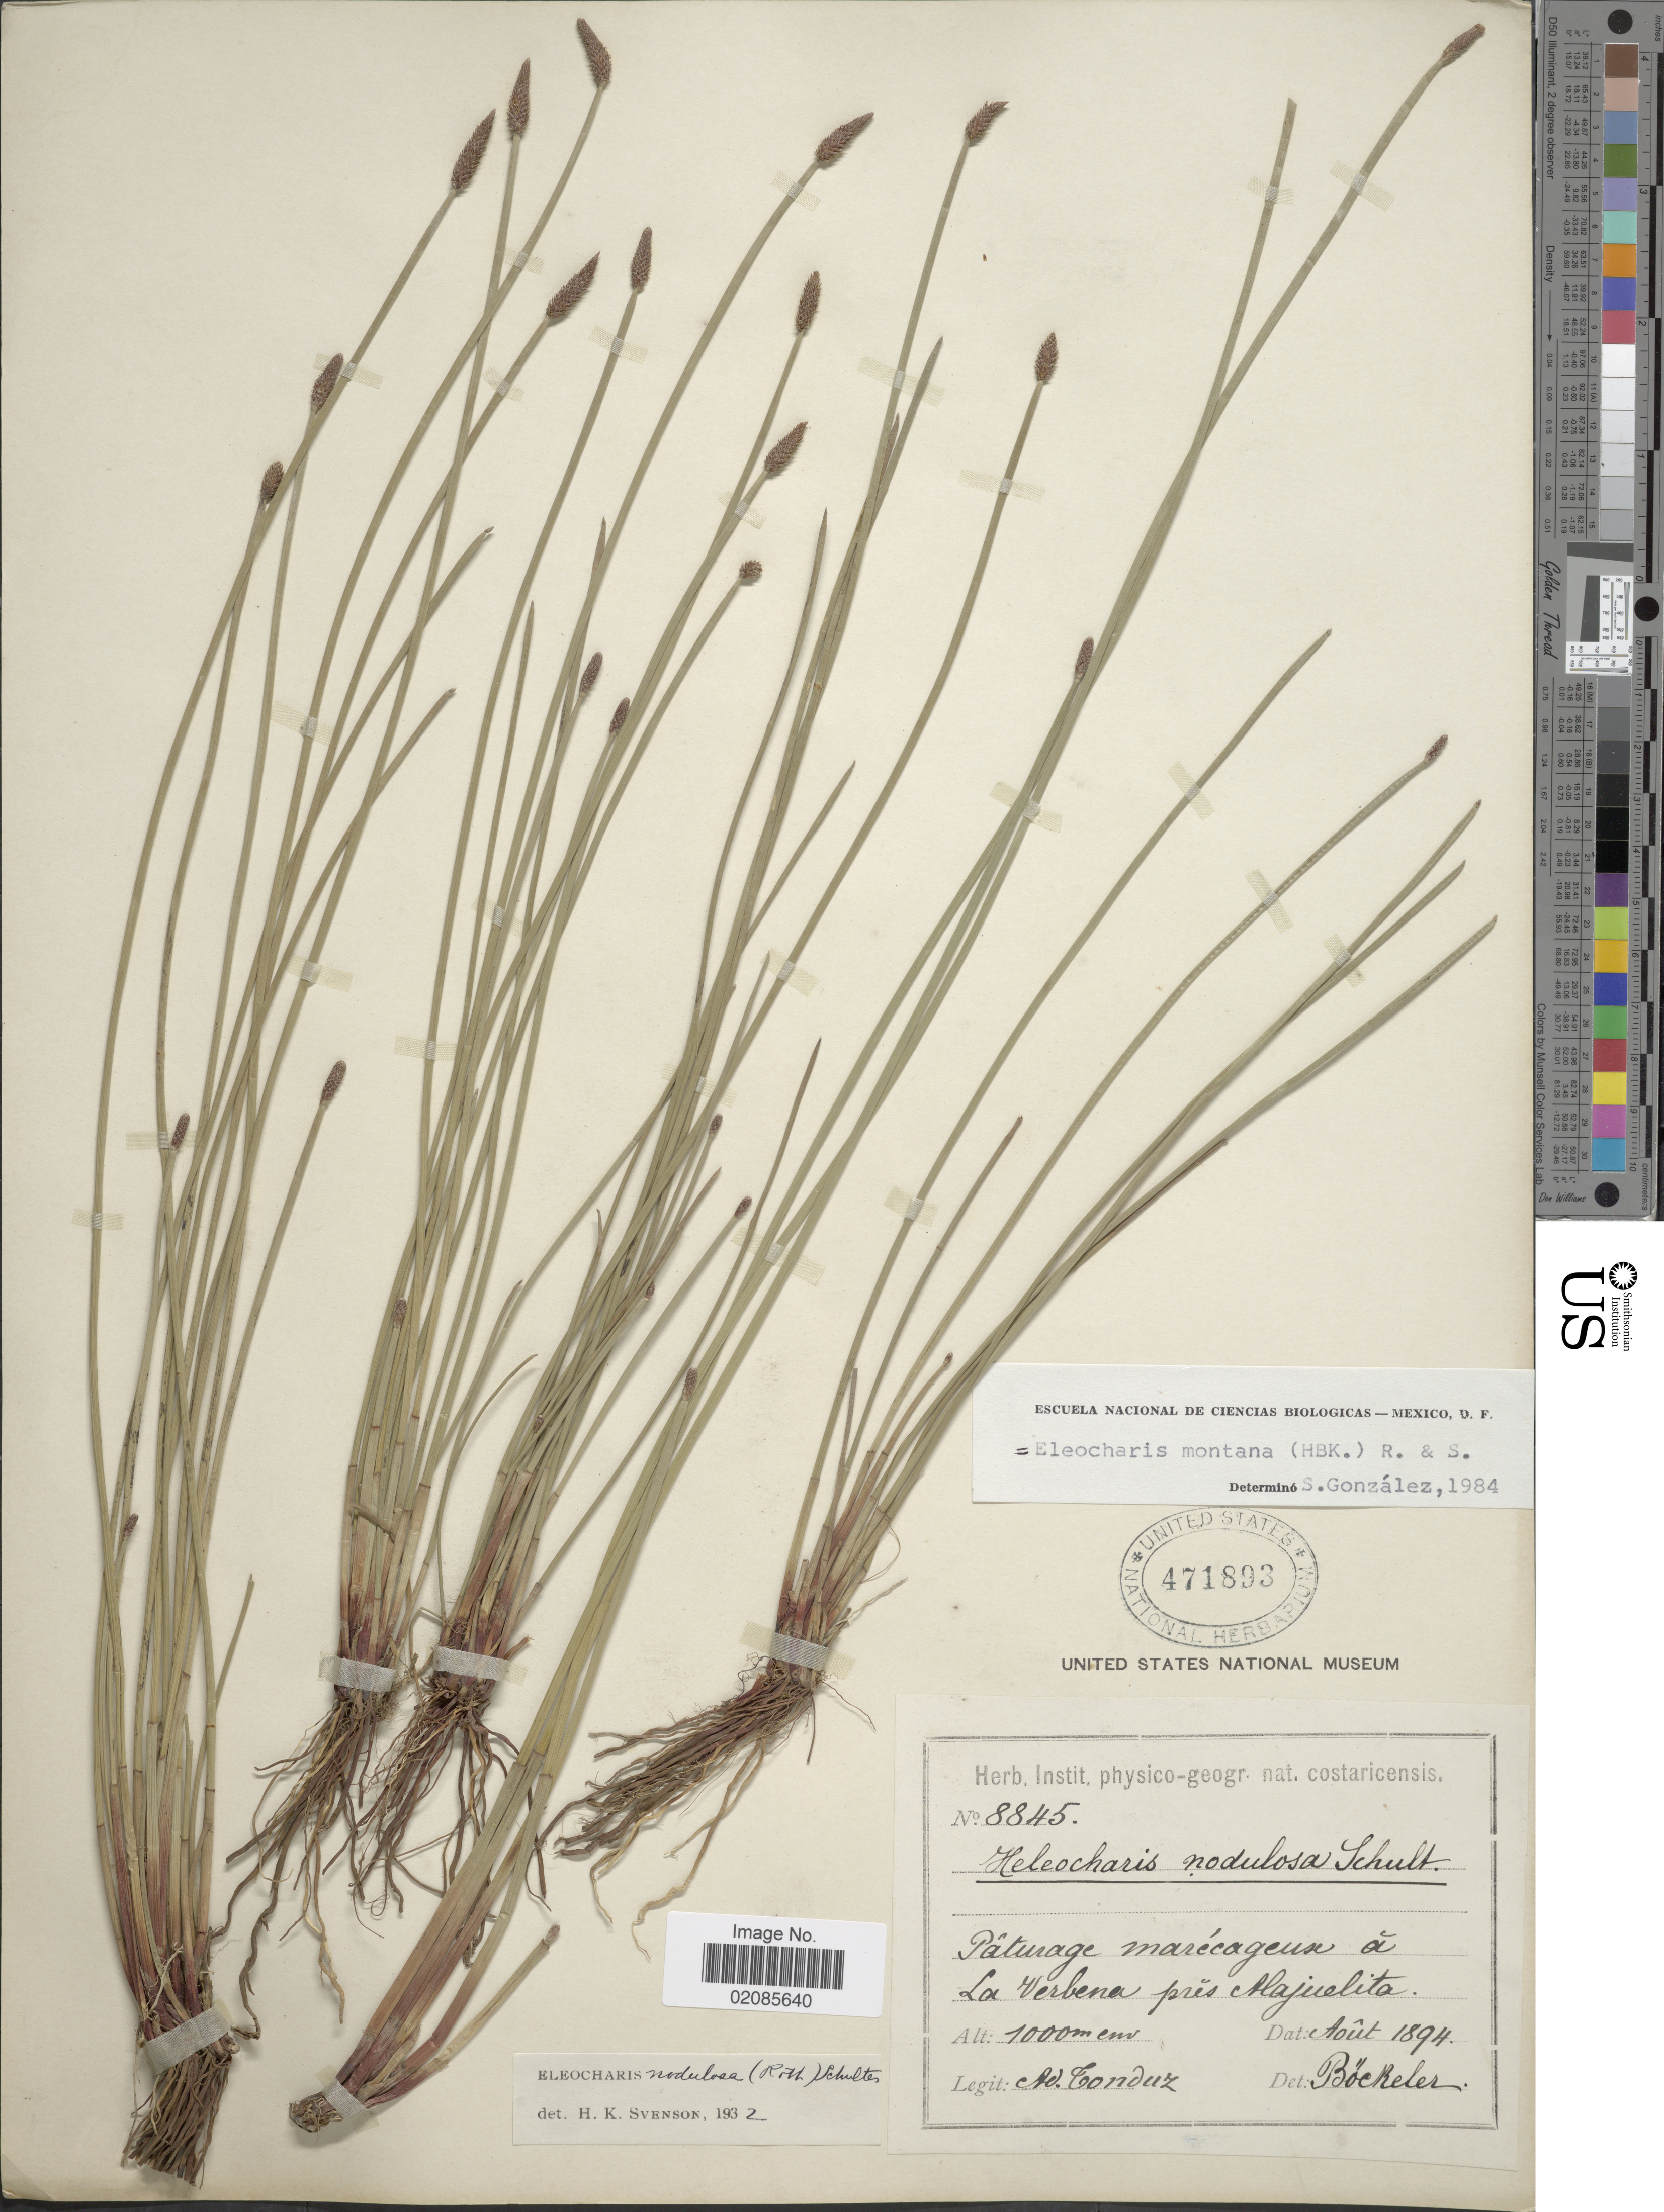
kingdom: Plantae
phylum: Tracheophyta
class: Liliopsida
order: Poales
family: Cyperaceae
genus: Eleocharis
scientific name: Eleocharis montana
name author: (Kunth) Roem. & Schult.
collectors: A. Tonduz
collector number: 8845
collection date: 1894-08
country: Costa Rica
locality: Paturage marecagena a La Verbena pres Alajuelita.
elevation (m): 1000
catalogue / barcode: US 471893